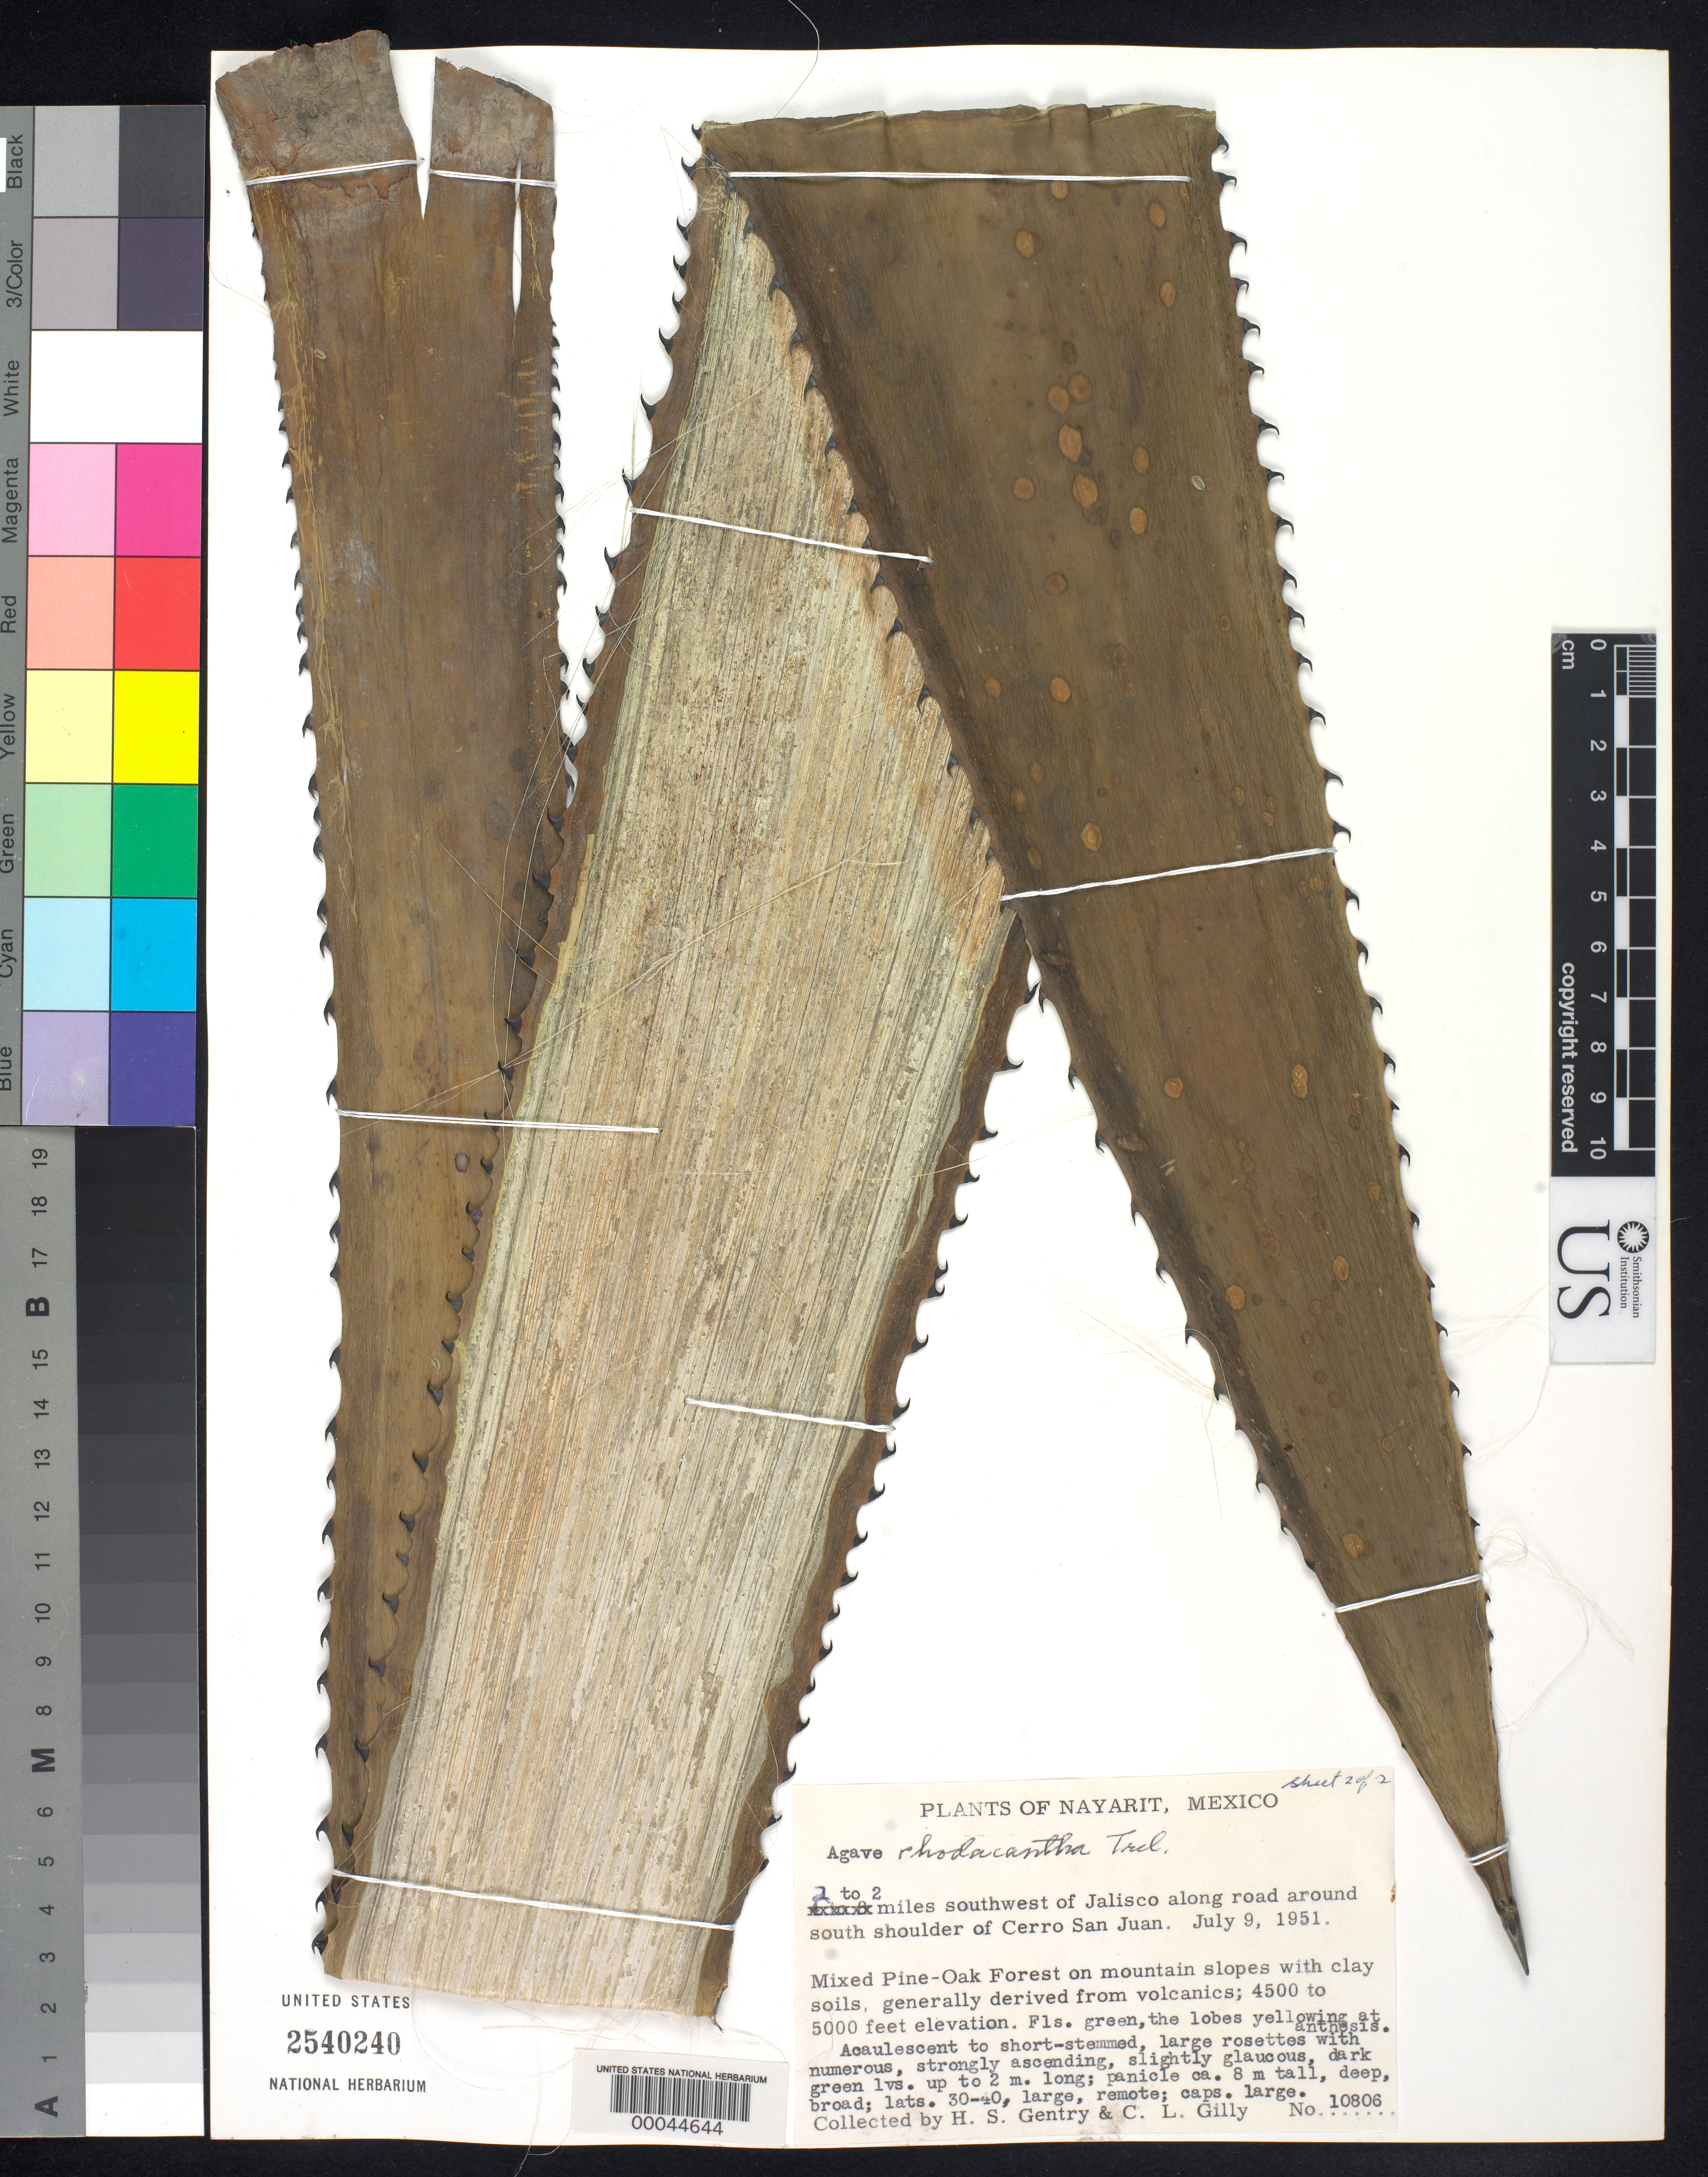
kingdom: Plantae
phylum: Tracheophyta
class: Liliopsida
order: Asparagales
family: Asparagaceae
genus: Agave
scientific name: Agave rhodacantha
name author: Trel.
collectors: H. S. Gentry & C. Gilly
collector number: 10806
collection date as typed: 09 Jul 1951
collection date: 1951-07-09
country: Mexico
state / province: Nayarit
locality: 1-2 mi SW of Jalisco along road around S shoulder of Cerro San Juan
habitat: Mixed pine-oak forest on mt slopes w/clay soils from volcanics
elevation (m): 1372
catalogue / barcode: US 2540240